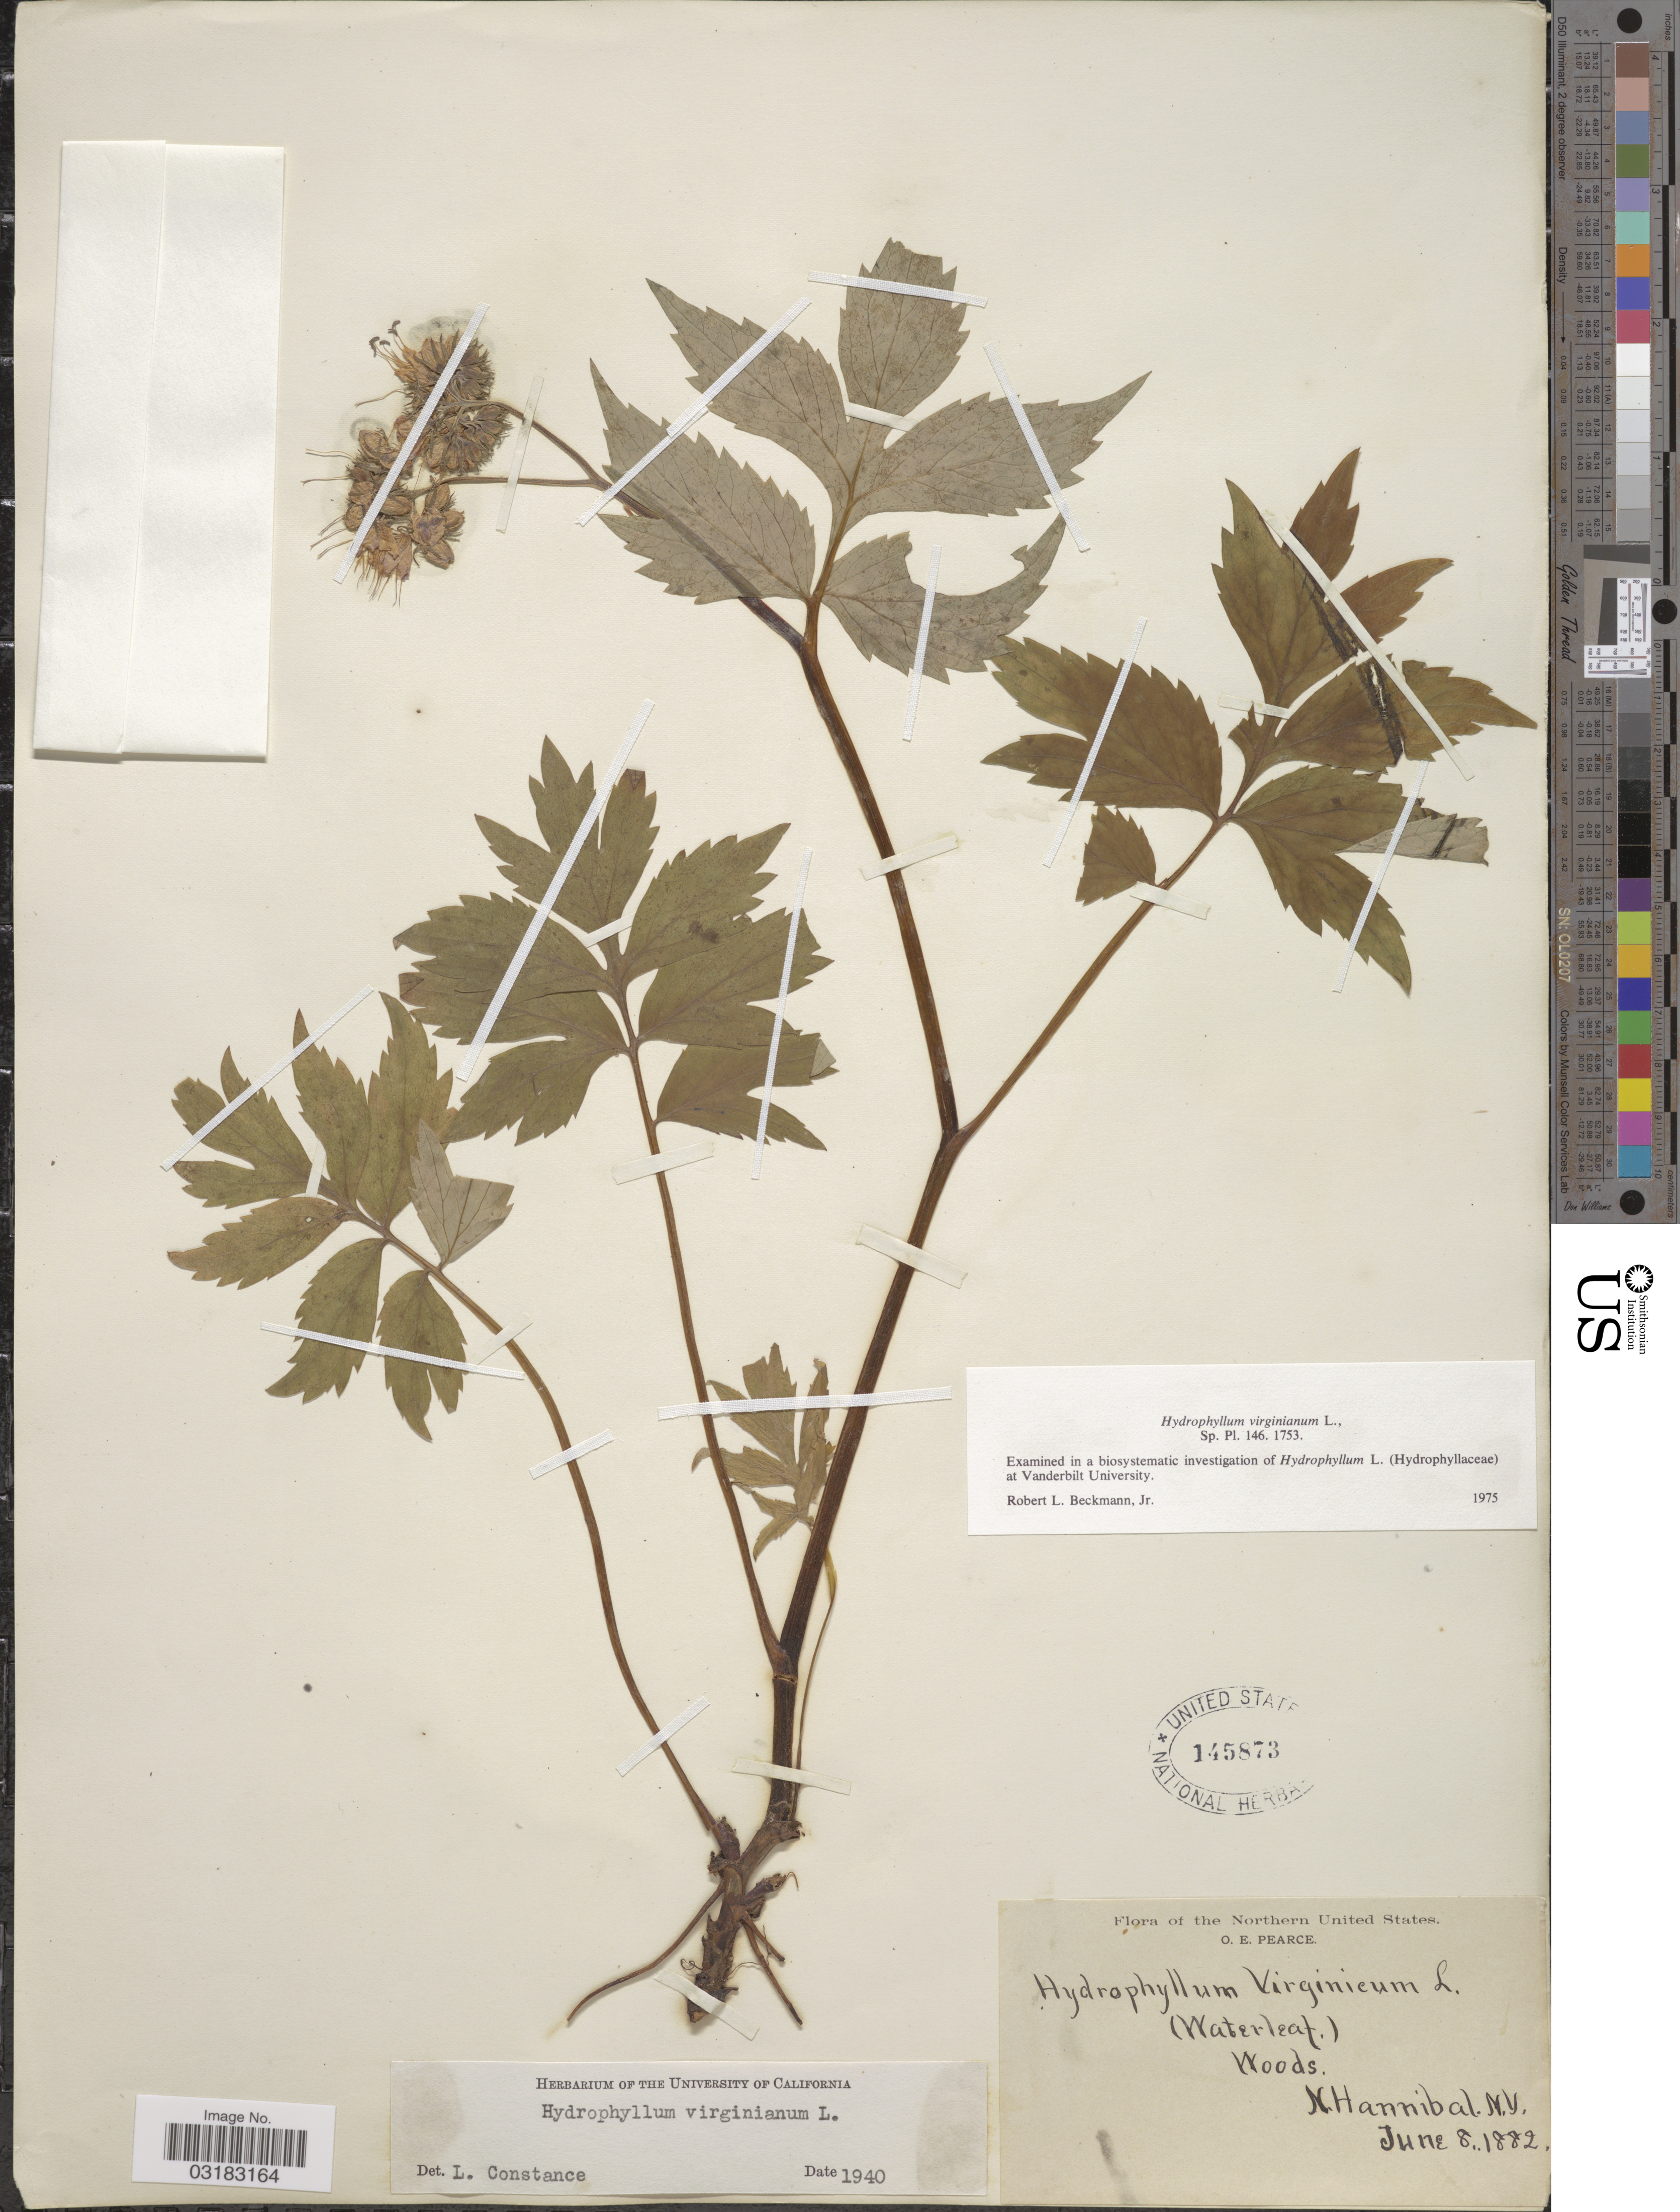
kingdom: Plantae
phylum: Tracheophyta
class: Magnoliopsida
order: Boraginales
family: Hydrophyllaceae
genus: Hydrophyllum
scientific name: Hydrophyllum virginianum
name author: L.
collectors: O. E. Pearce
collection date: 1882-06-08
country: United States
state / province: New York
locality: Northern United States. N. Hannibal.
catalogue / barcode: US 145873